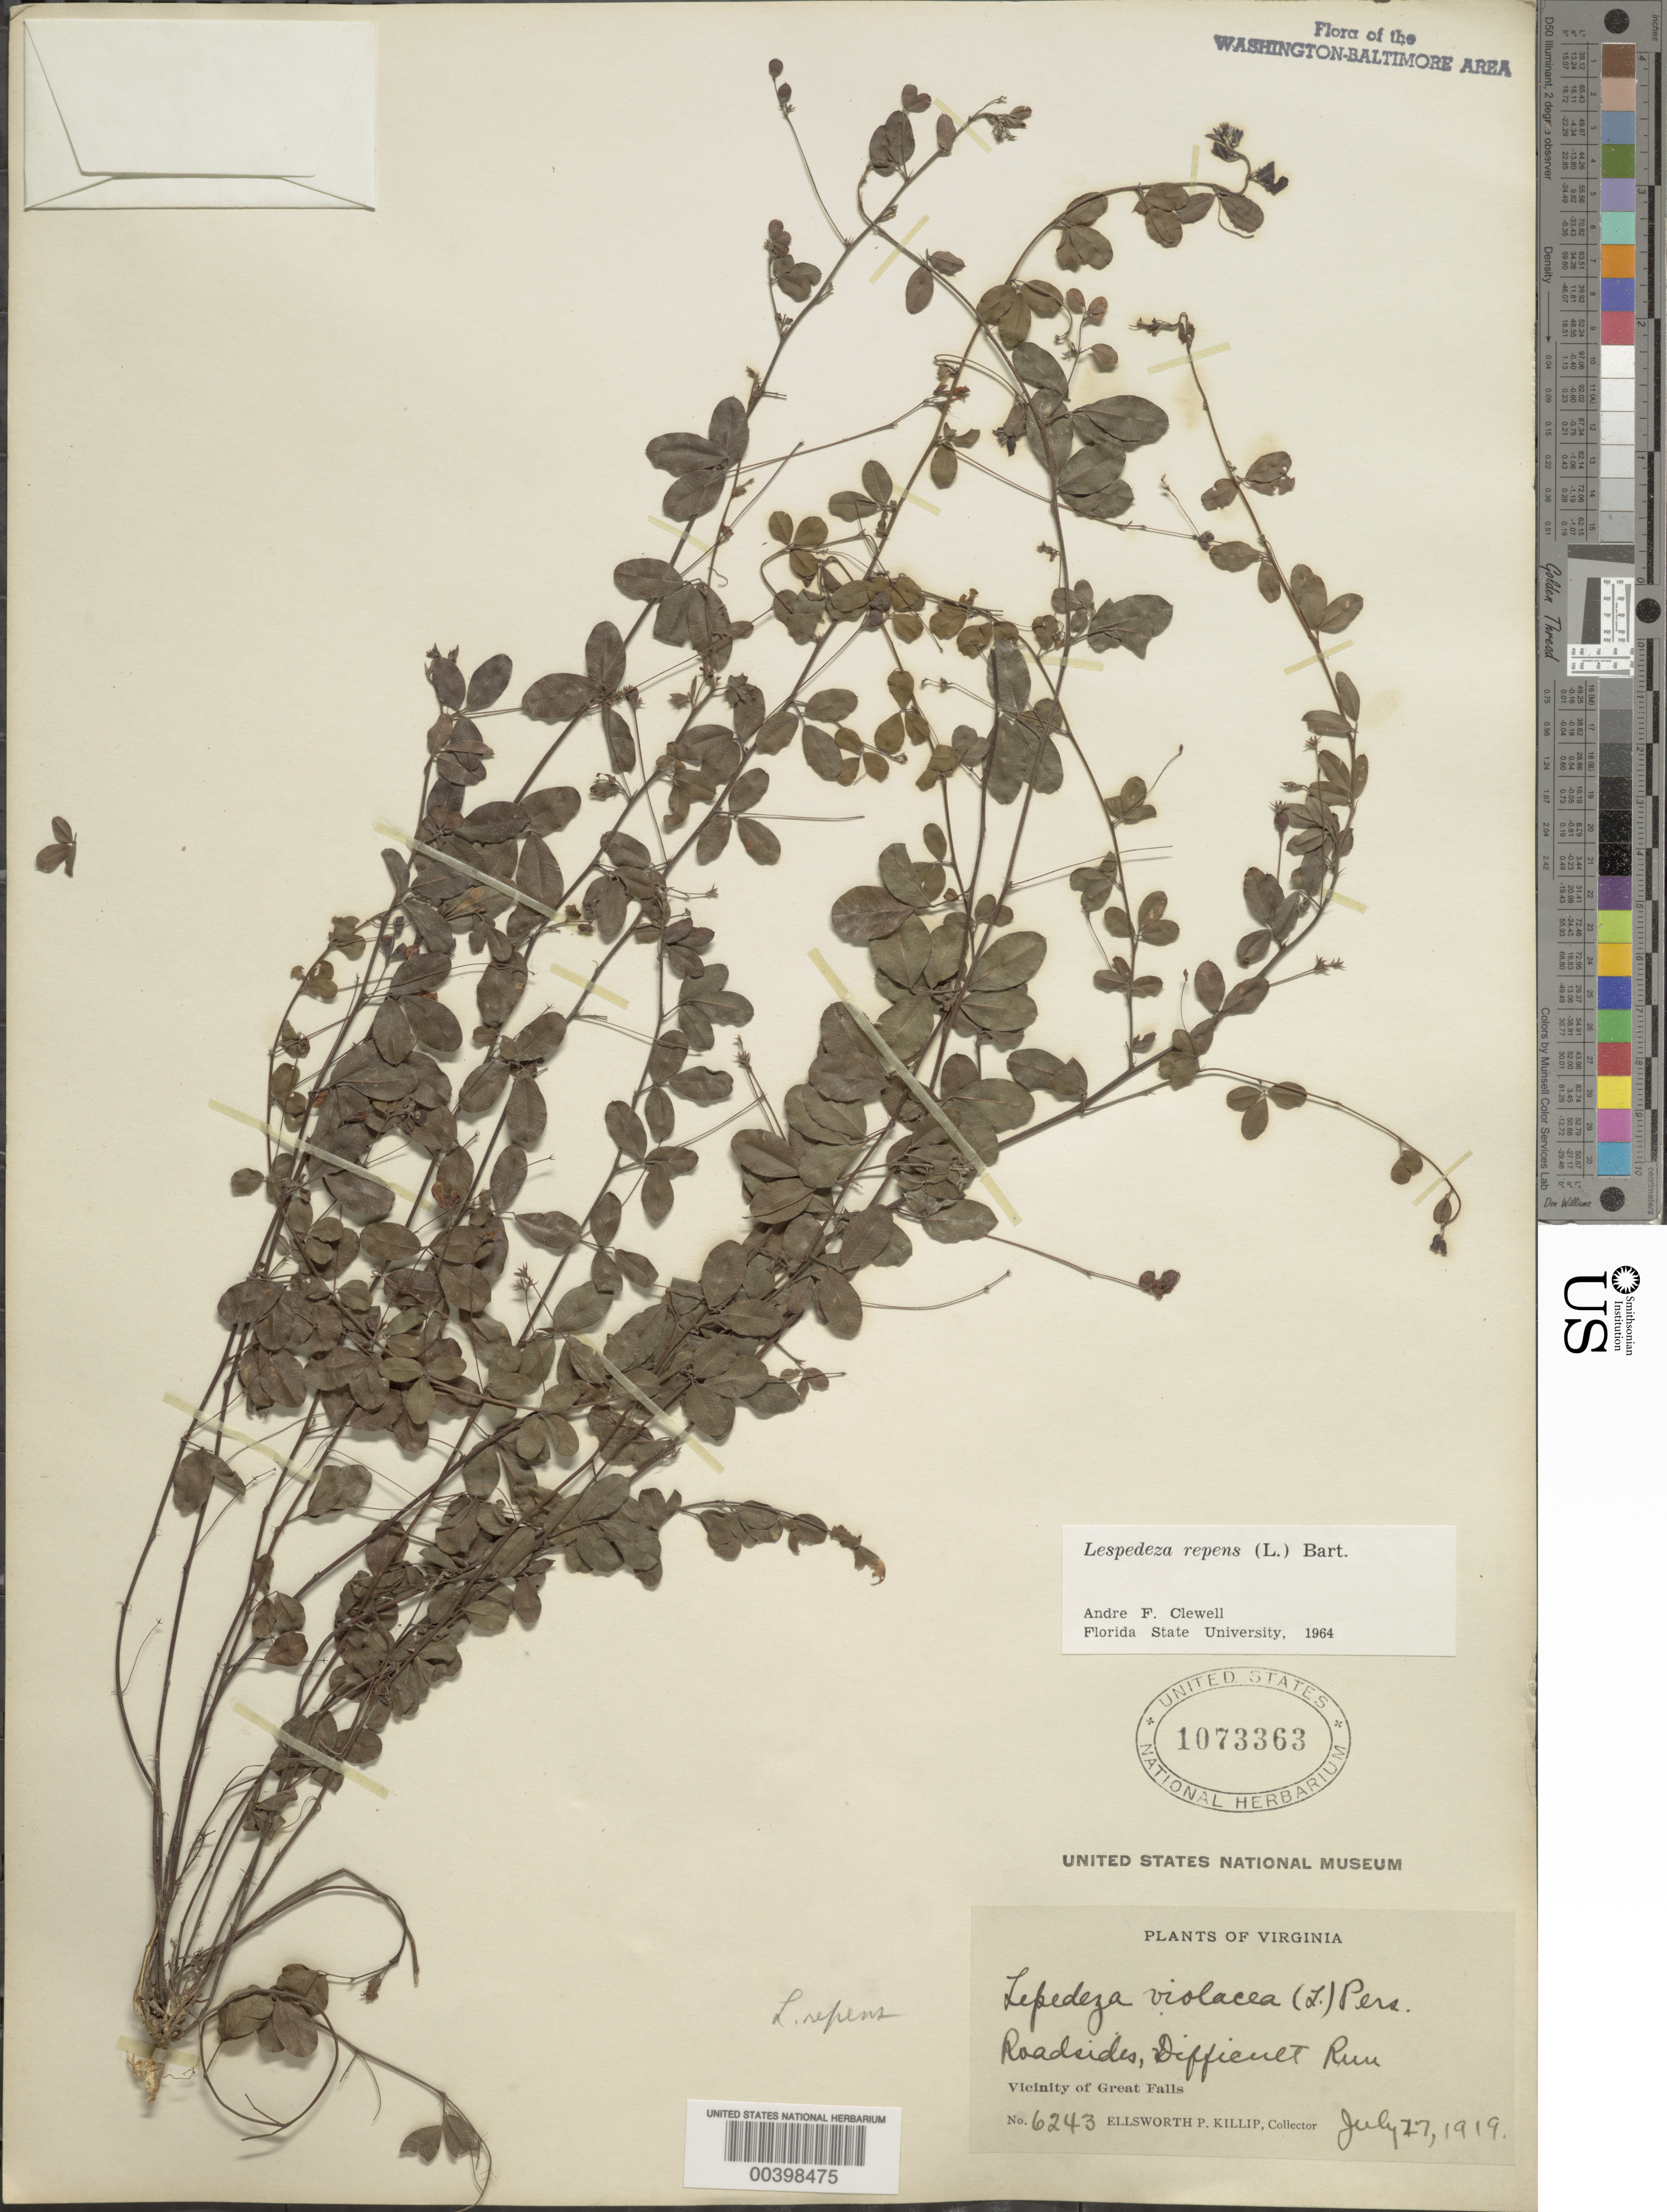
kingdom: Plantae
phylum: Tracheophyta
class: Magnoliopsida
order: Fabales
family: Fabaceae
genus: Lespedeza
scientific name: Lespedeza repens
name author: (L.) W.P.C. Barton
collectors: E. P. Killip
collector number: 6243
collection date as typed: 27 Jul 1919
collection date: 1919-07-27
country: United States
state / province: Virginia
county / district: Fairfax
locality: Difficult Run C. and O. Canal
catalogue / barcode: US 1073363